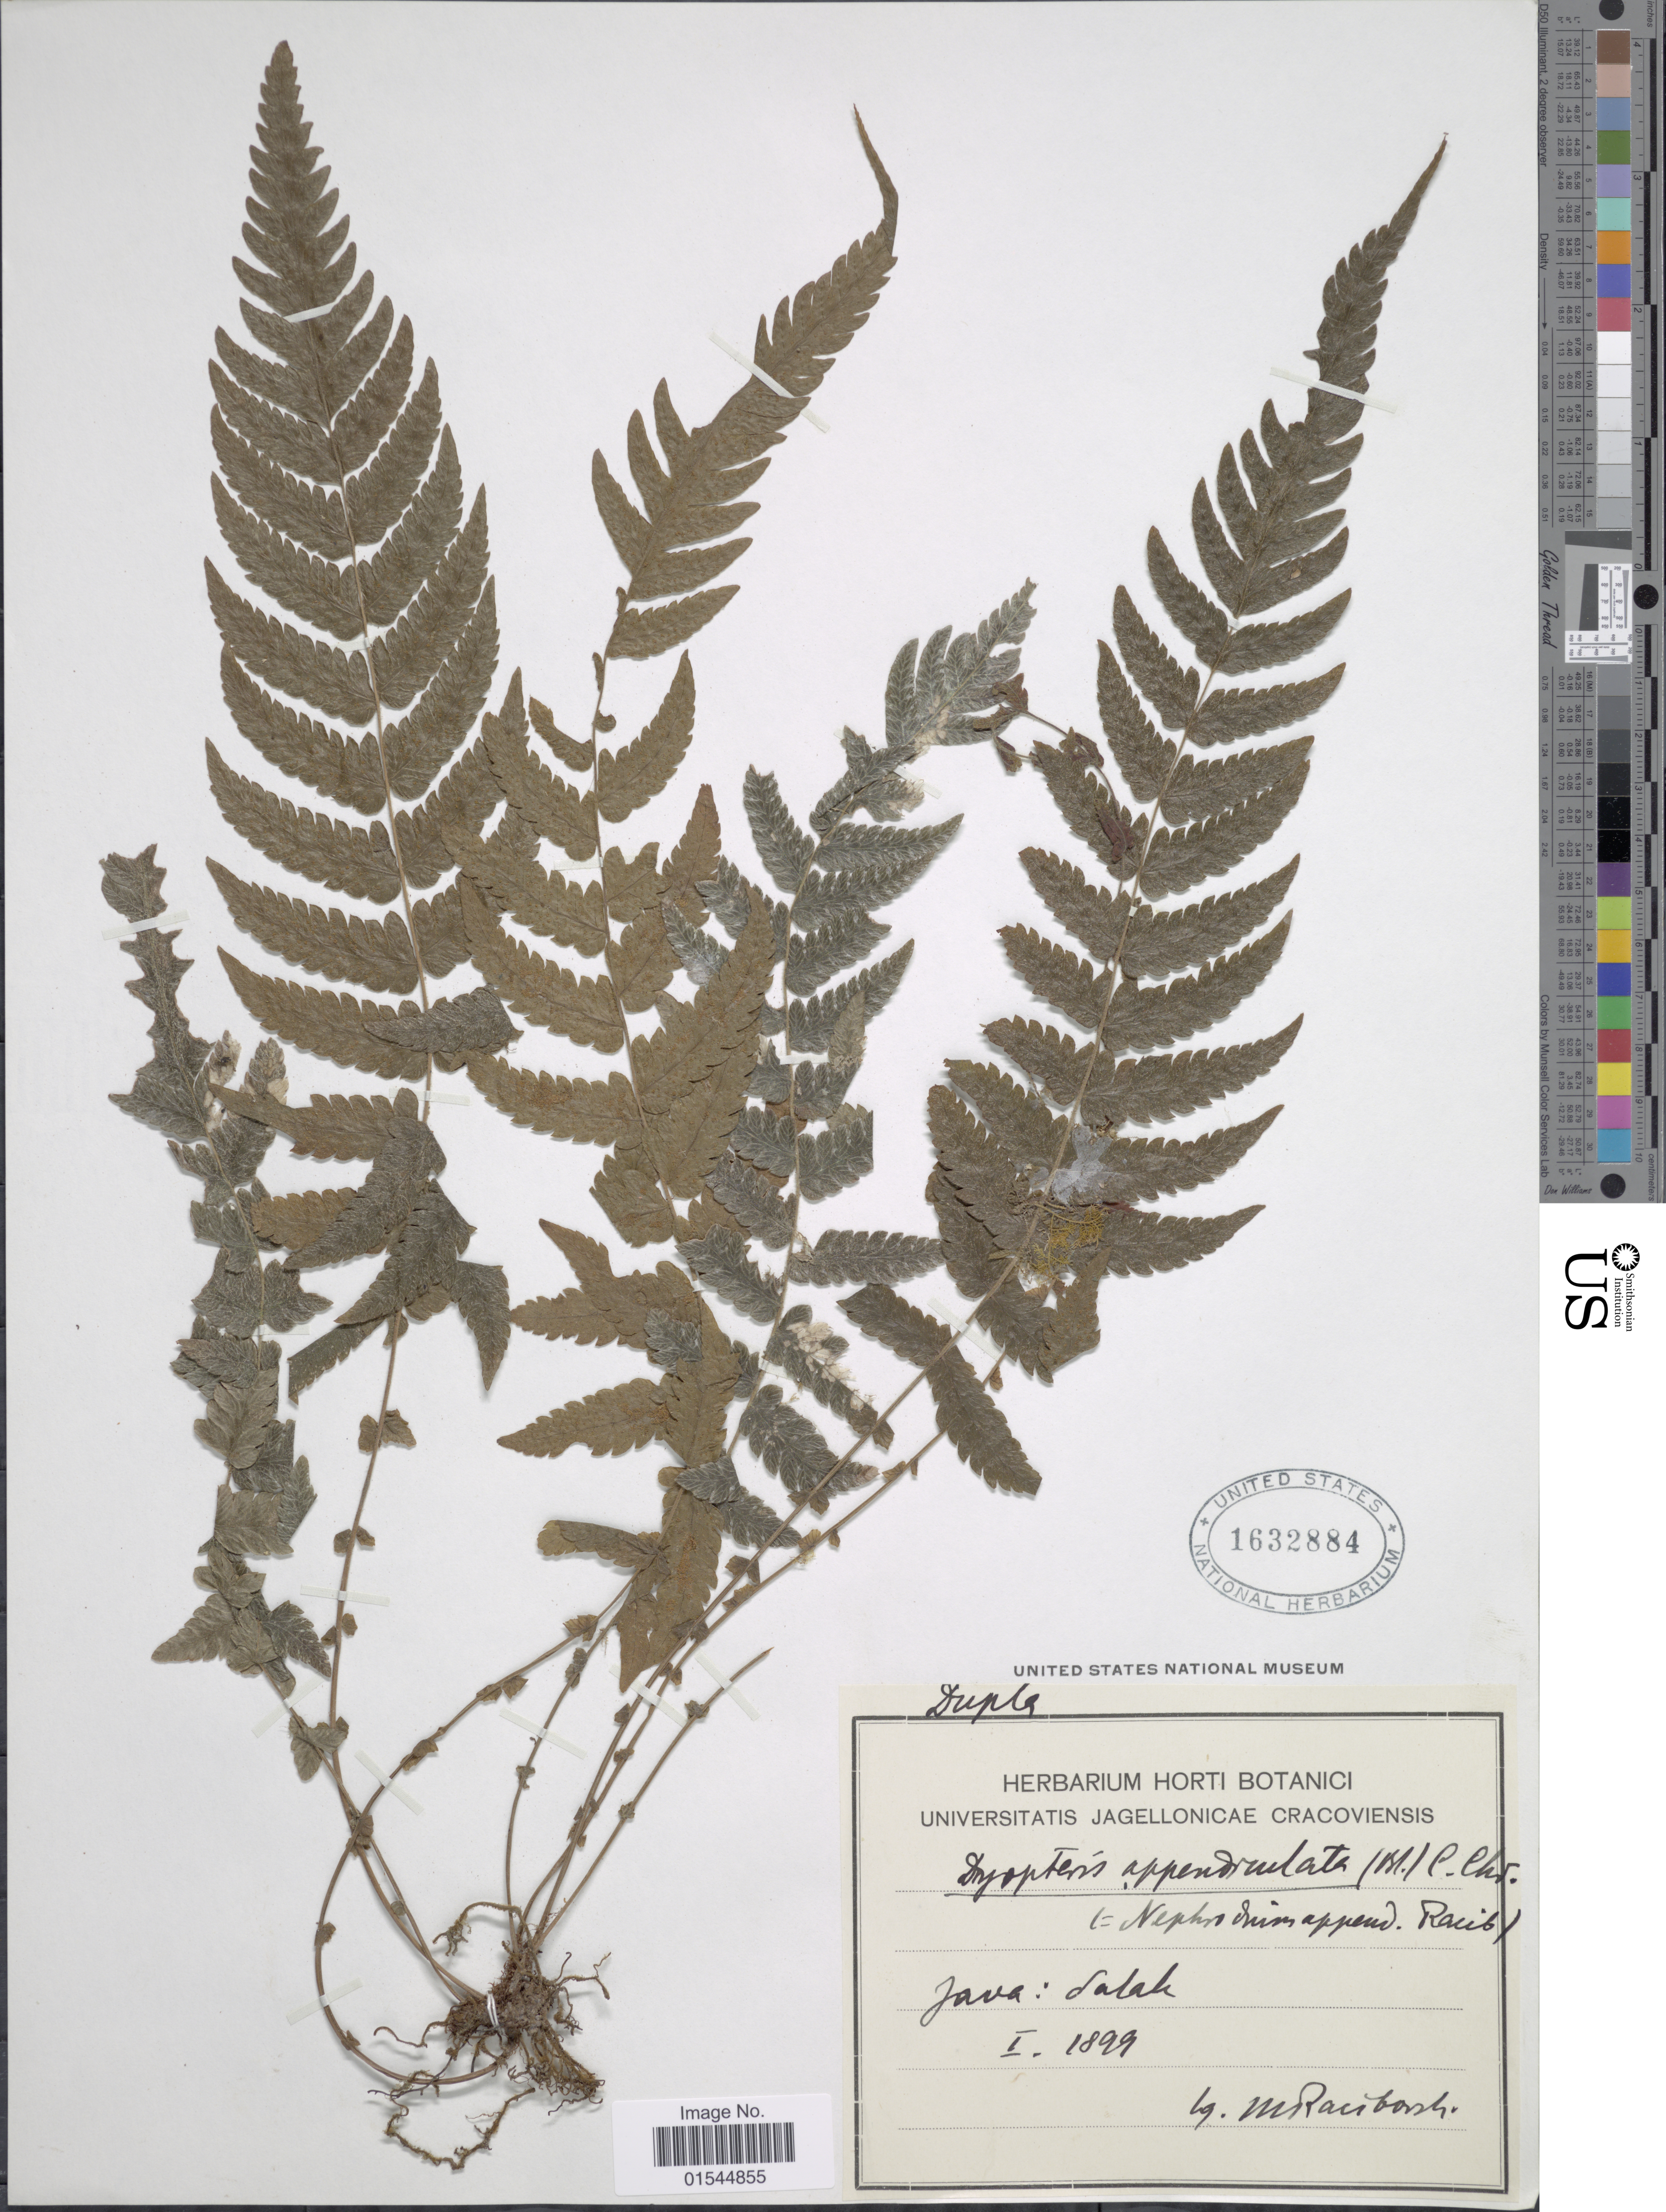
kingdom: Plantae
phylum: Tracheophyta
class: Polypodiopsida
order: Polypodiales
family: Thelypteridaceae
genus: Sphaerostephanos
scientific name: Sphaerostephanos appendiculatus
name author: (Blume) Holttum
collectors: M. Raciborski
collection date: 1899-01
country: Indonesia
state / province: Java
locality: Java: Salak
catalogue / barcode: US 1632884